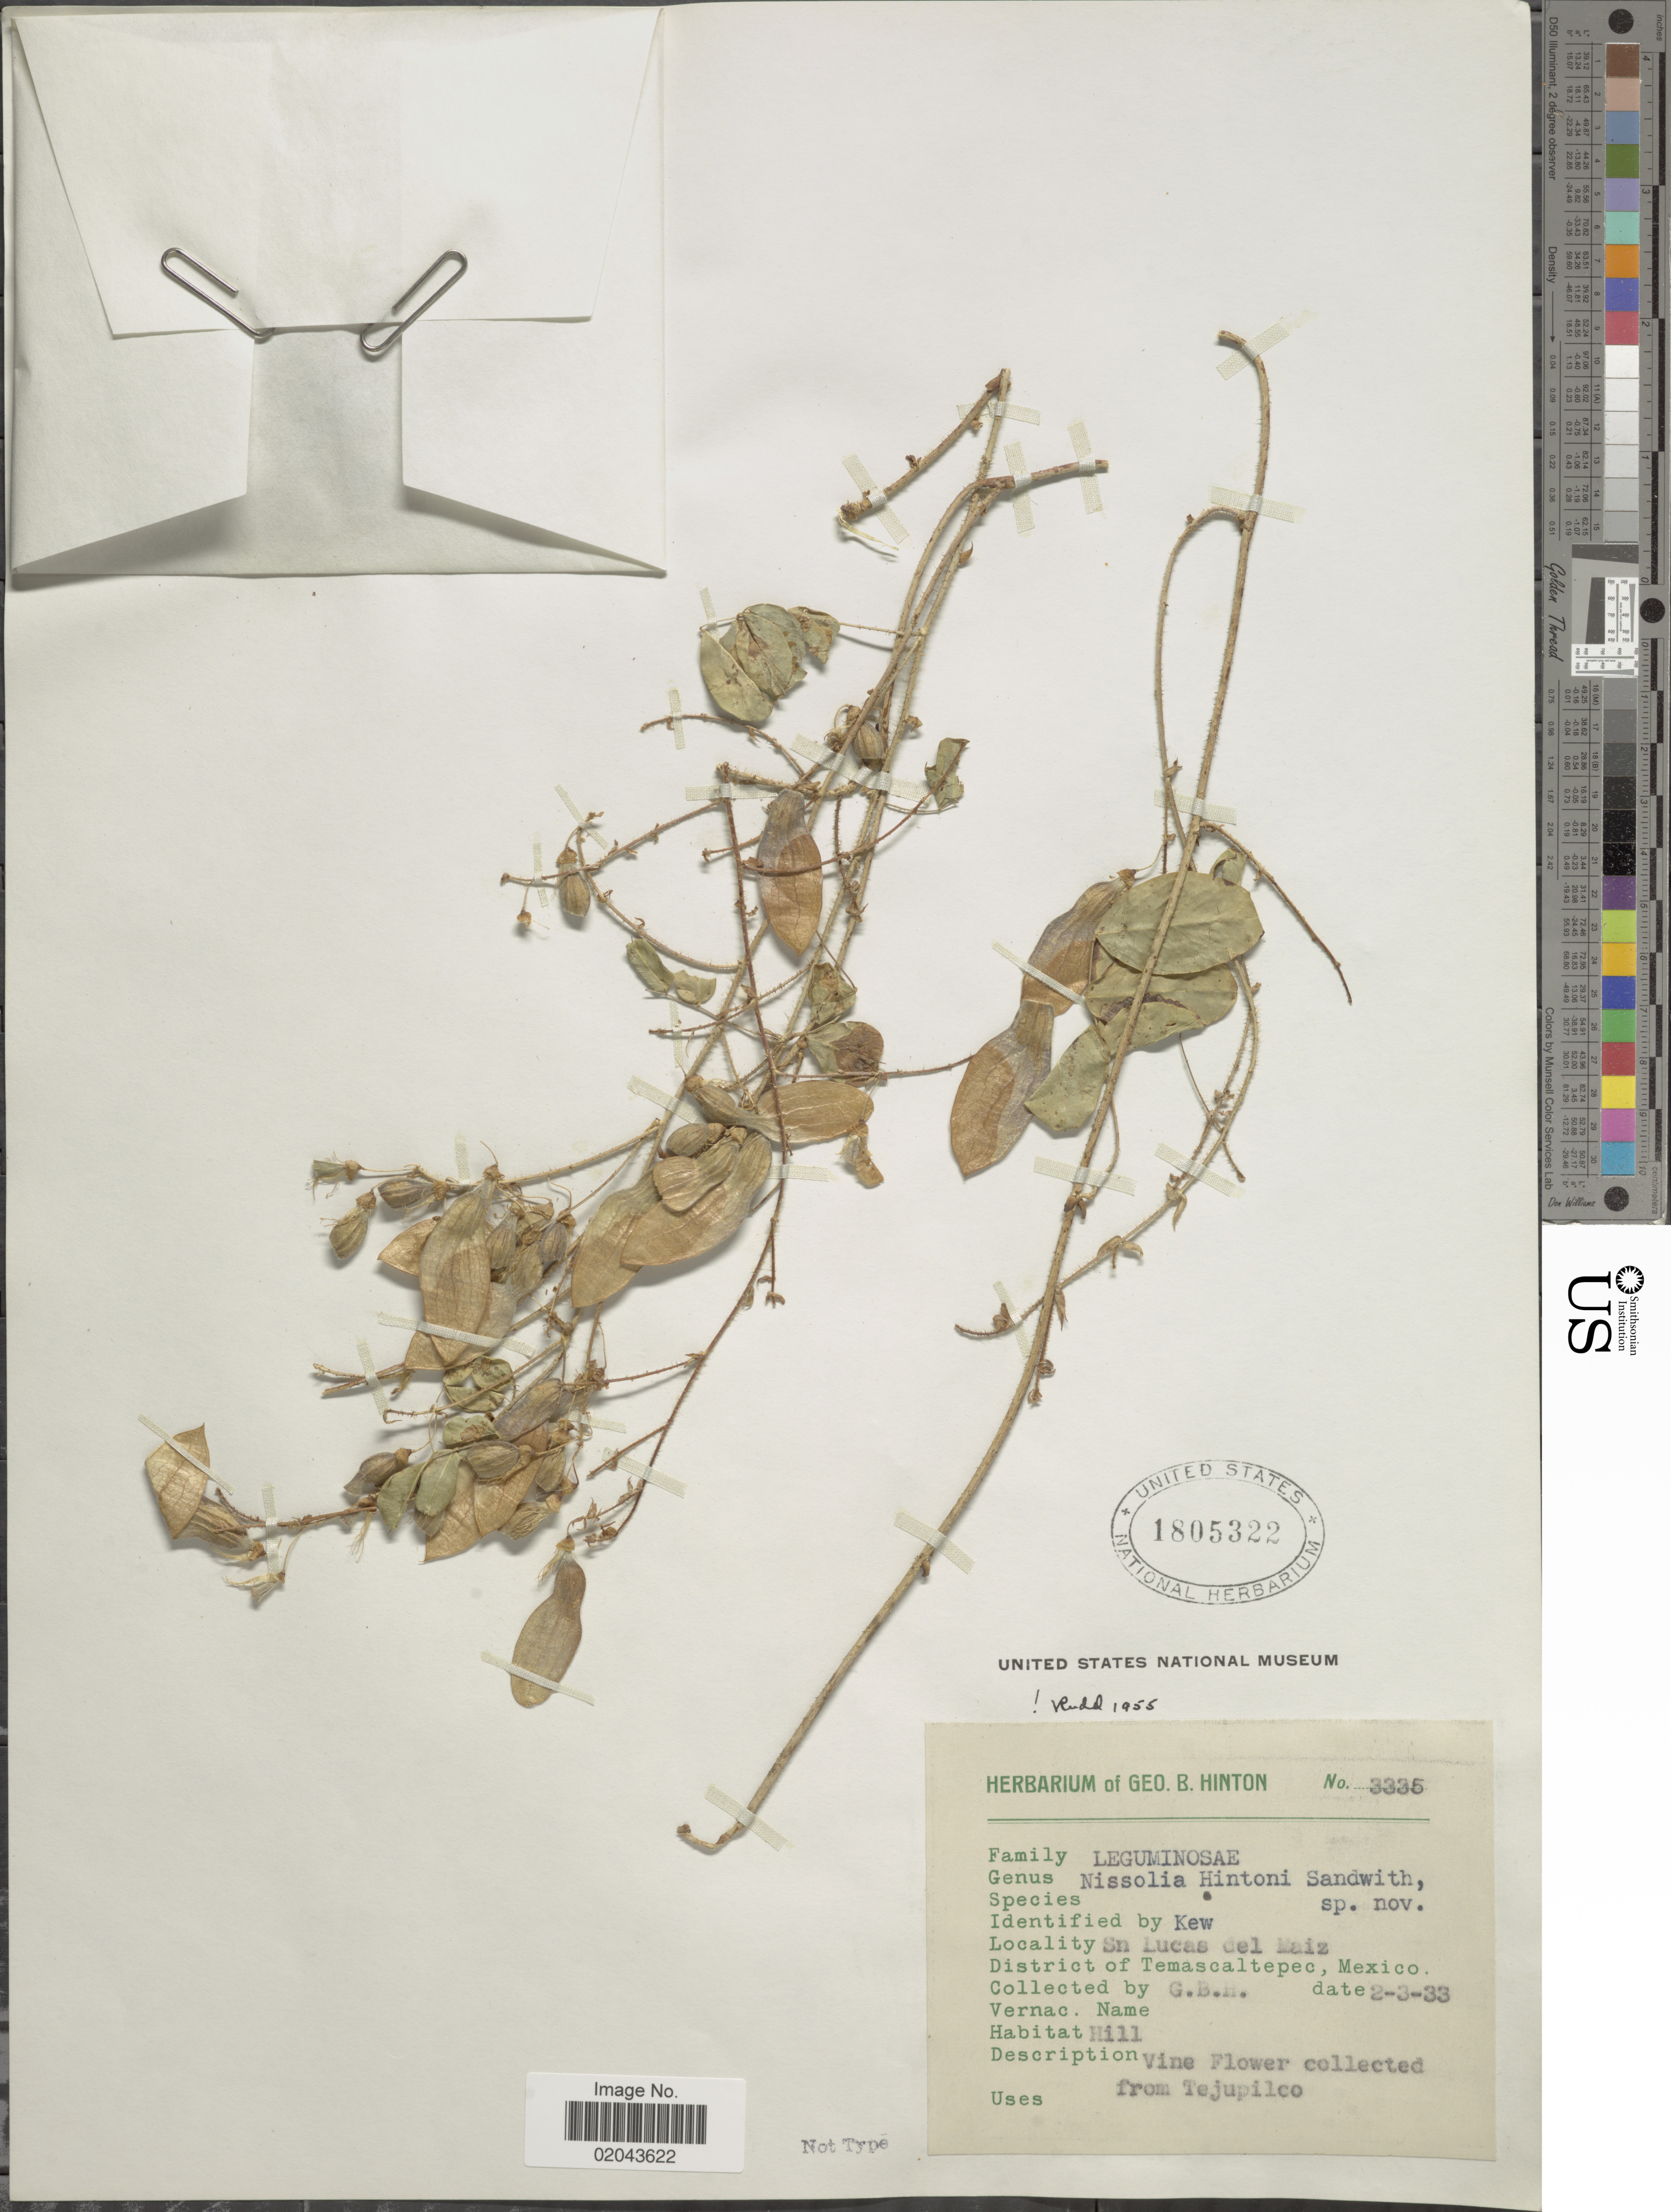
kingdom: Plantae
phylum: Tracheophyta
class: Magnoliopsida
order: Fabales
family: Fabaceae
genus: Nissolia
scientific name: Nissolia gentryi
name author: Rudd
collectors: G. B. Hinton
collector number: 3335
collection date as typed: Transcribed d/m/y: 3/2/33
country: Mexico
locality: Sn Lucas del Maiz, District of Temascaltepec, hill.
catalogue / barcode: US 1805322